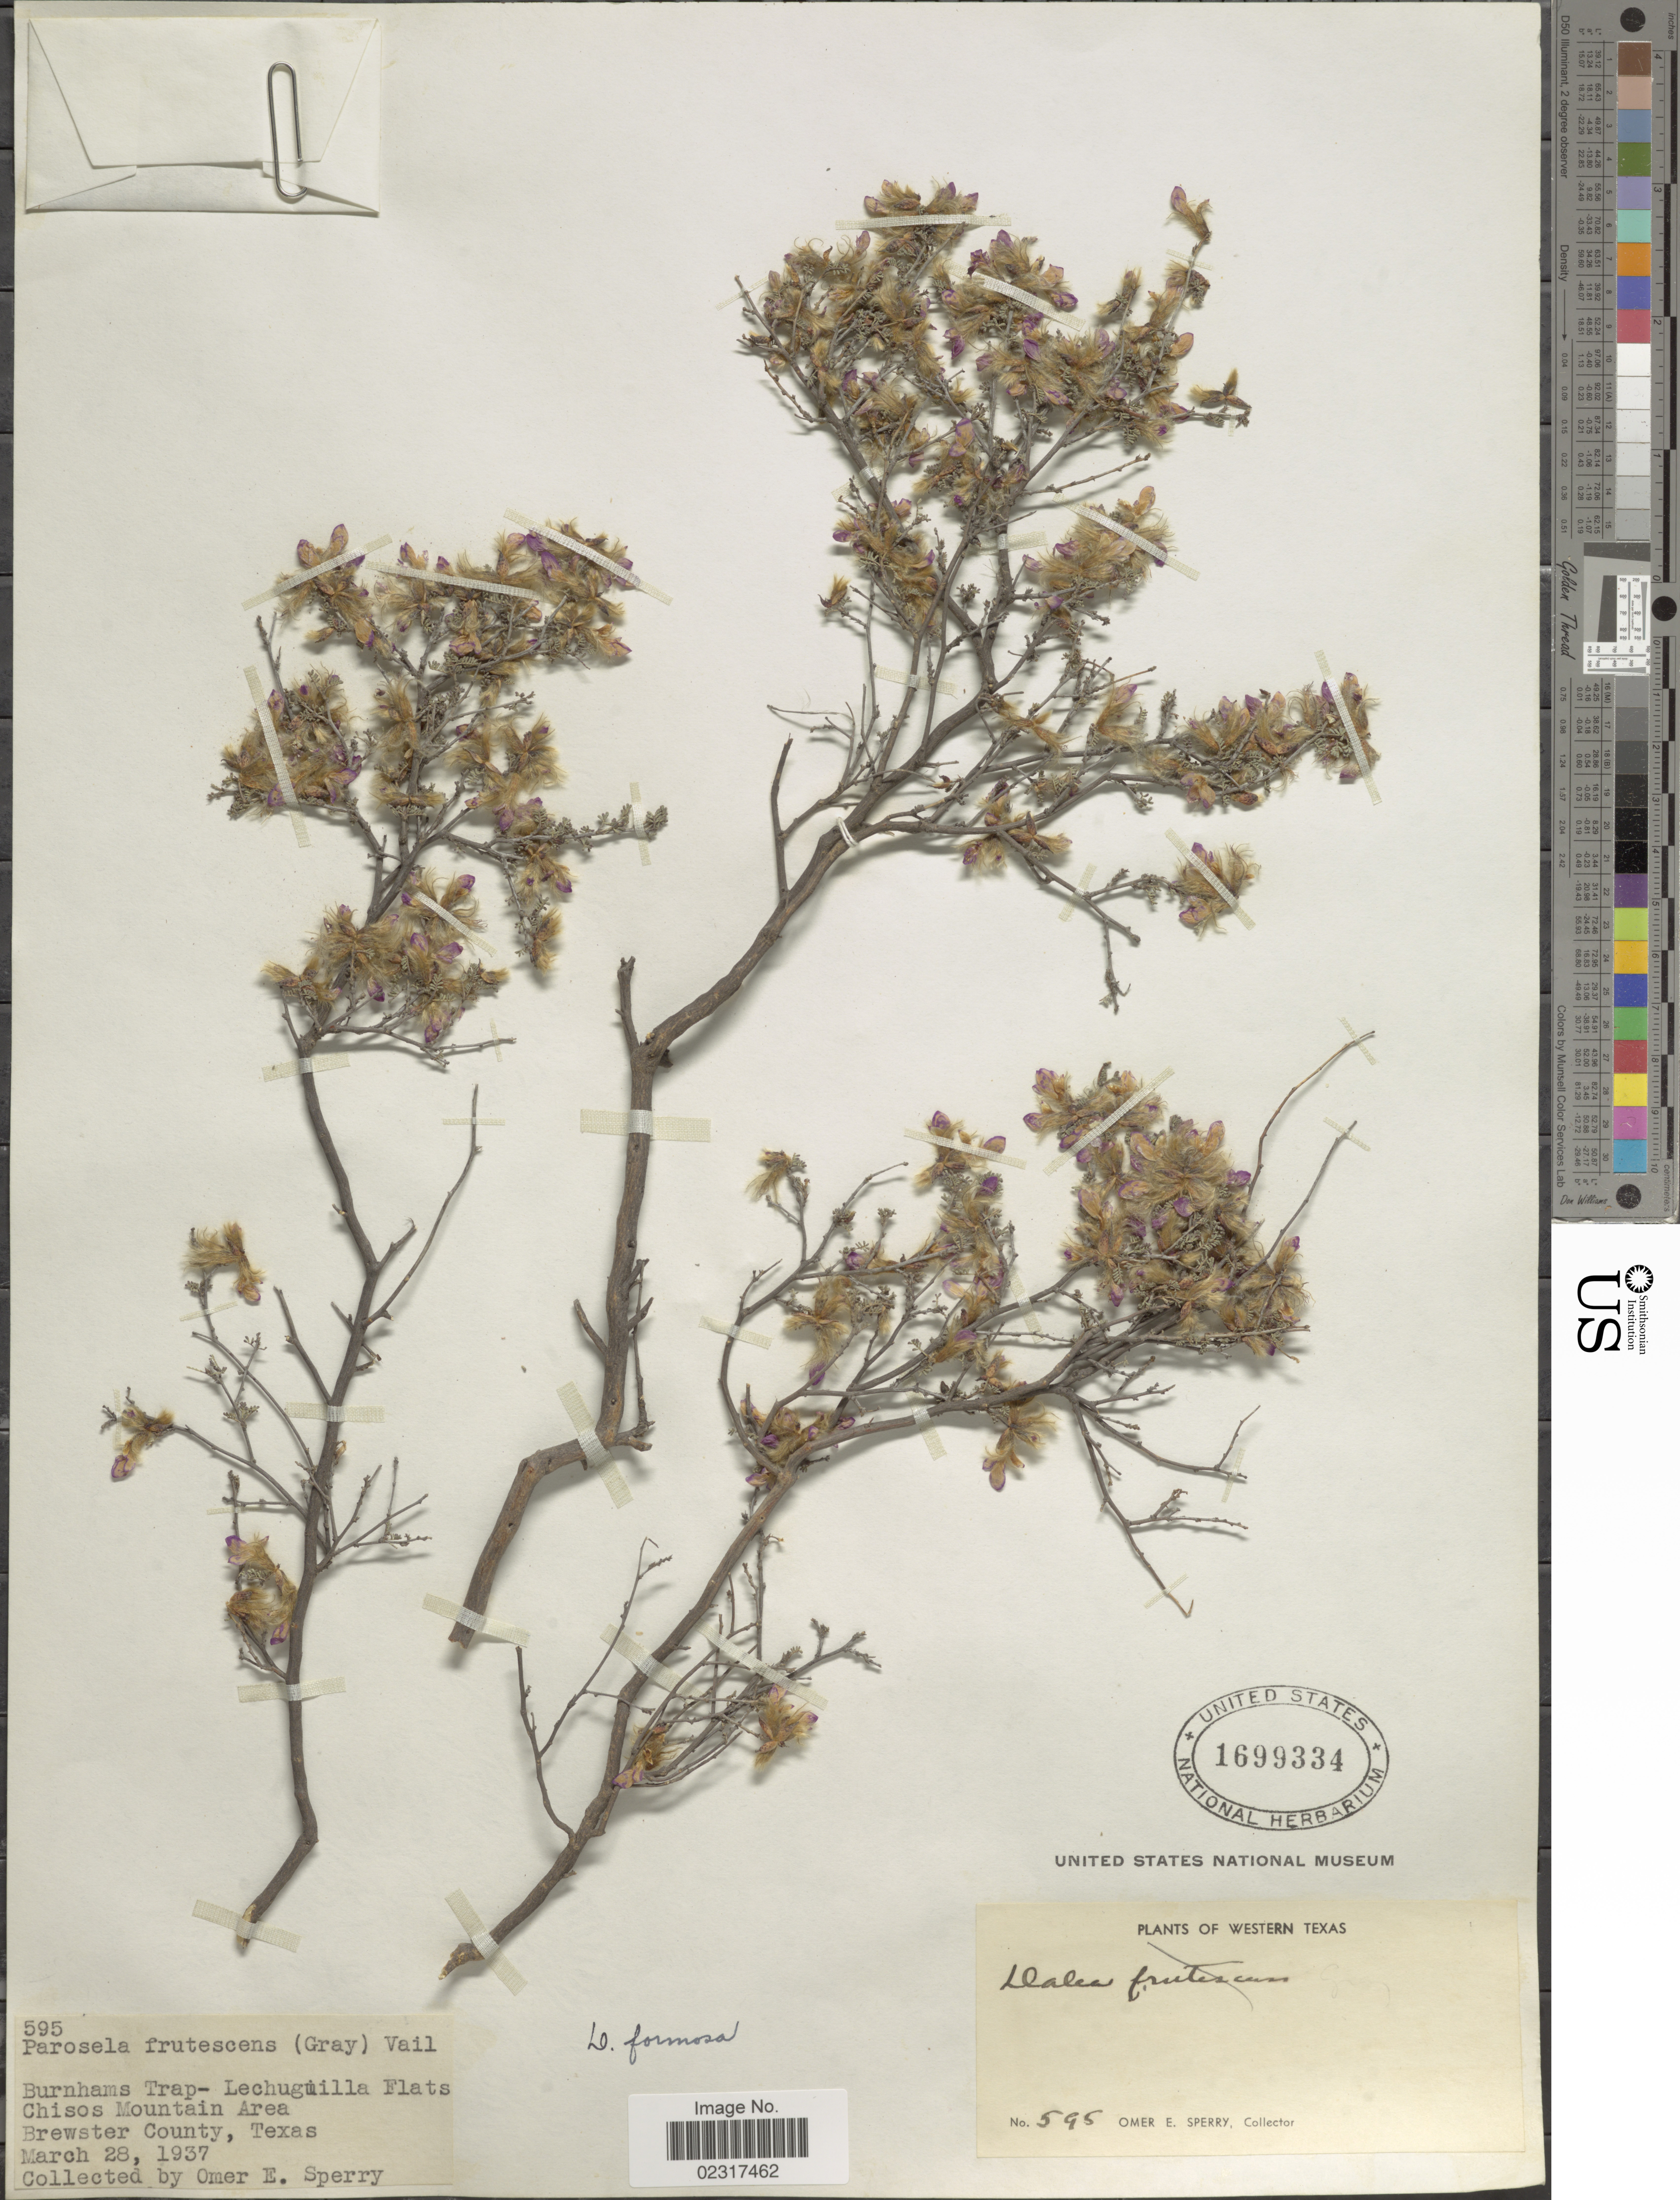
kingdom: Plantae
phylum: Tracheophyta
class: Magnoliopsida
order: Fabales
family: Fabaceae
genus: Dalea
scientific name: Dalea formosa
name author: Torr.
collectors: O. E. Sperry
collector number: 595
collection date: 1937-03-28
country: United States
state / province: Texas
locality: Burnhams Trap-Lechuguilla Flats Chisos Mountain Area, Brewster County.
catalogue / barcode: US 1699334